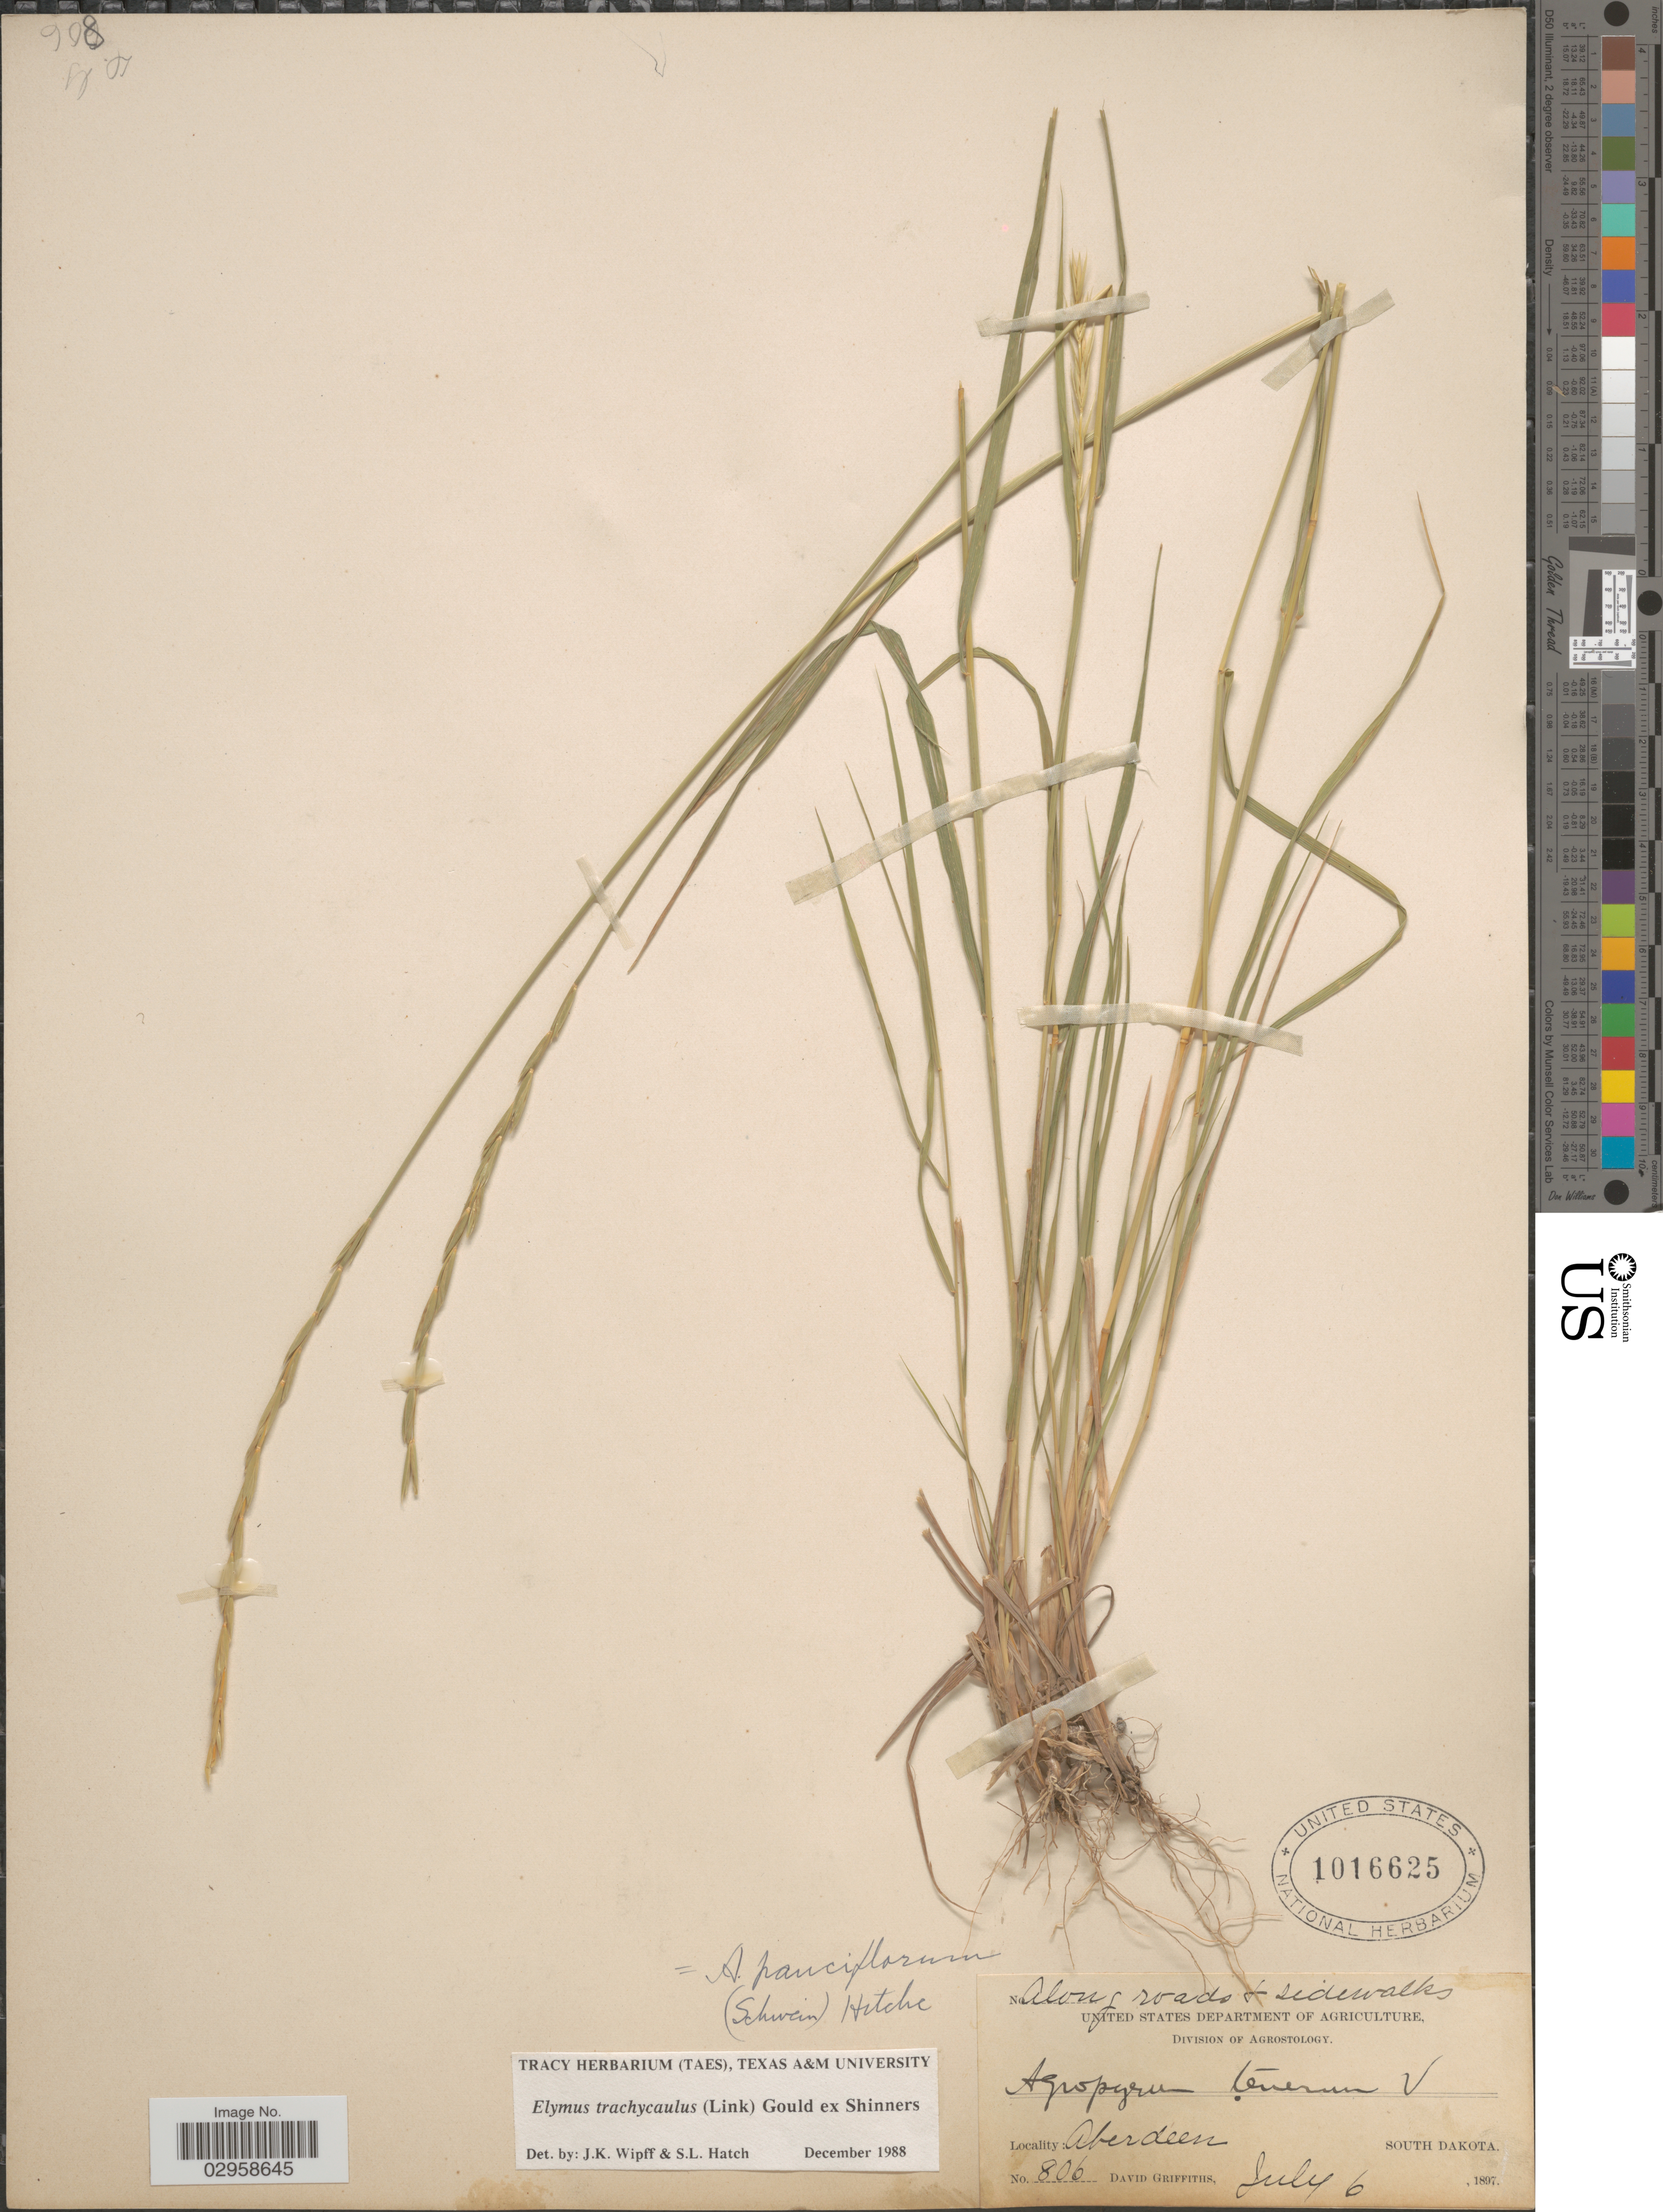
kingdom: Plantae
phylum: Tracheophyta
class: Liliopsida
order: Poales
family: Poaceae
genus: Elymus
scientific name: Elymus trachycaulus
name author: (Link) Gould ex Shinners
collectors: D. Griffiths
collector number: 806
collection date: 1897-07-06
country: United States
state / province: South Dakota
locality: Along roads & sidewalks. Aberdeen.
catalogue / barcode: US 1016625